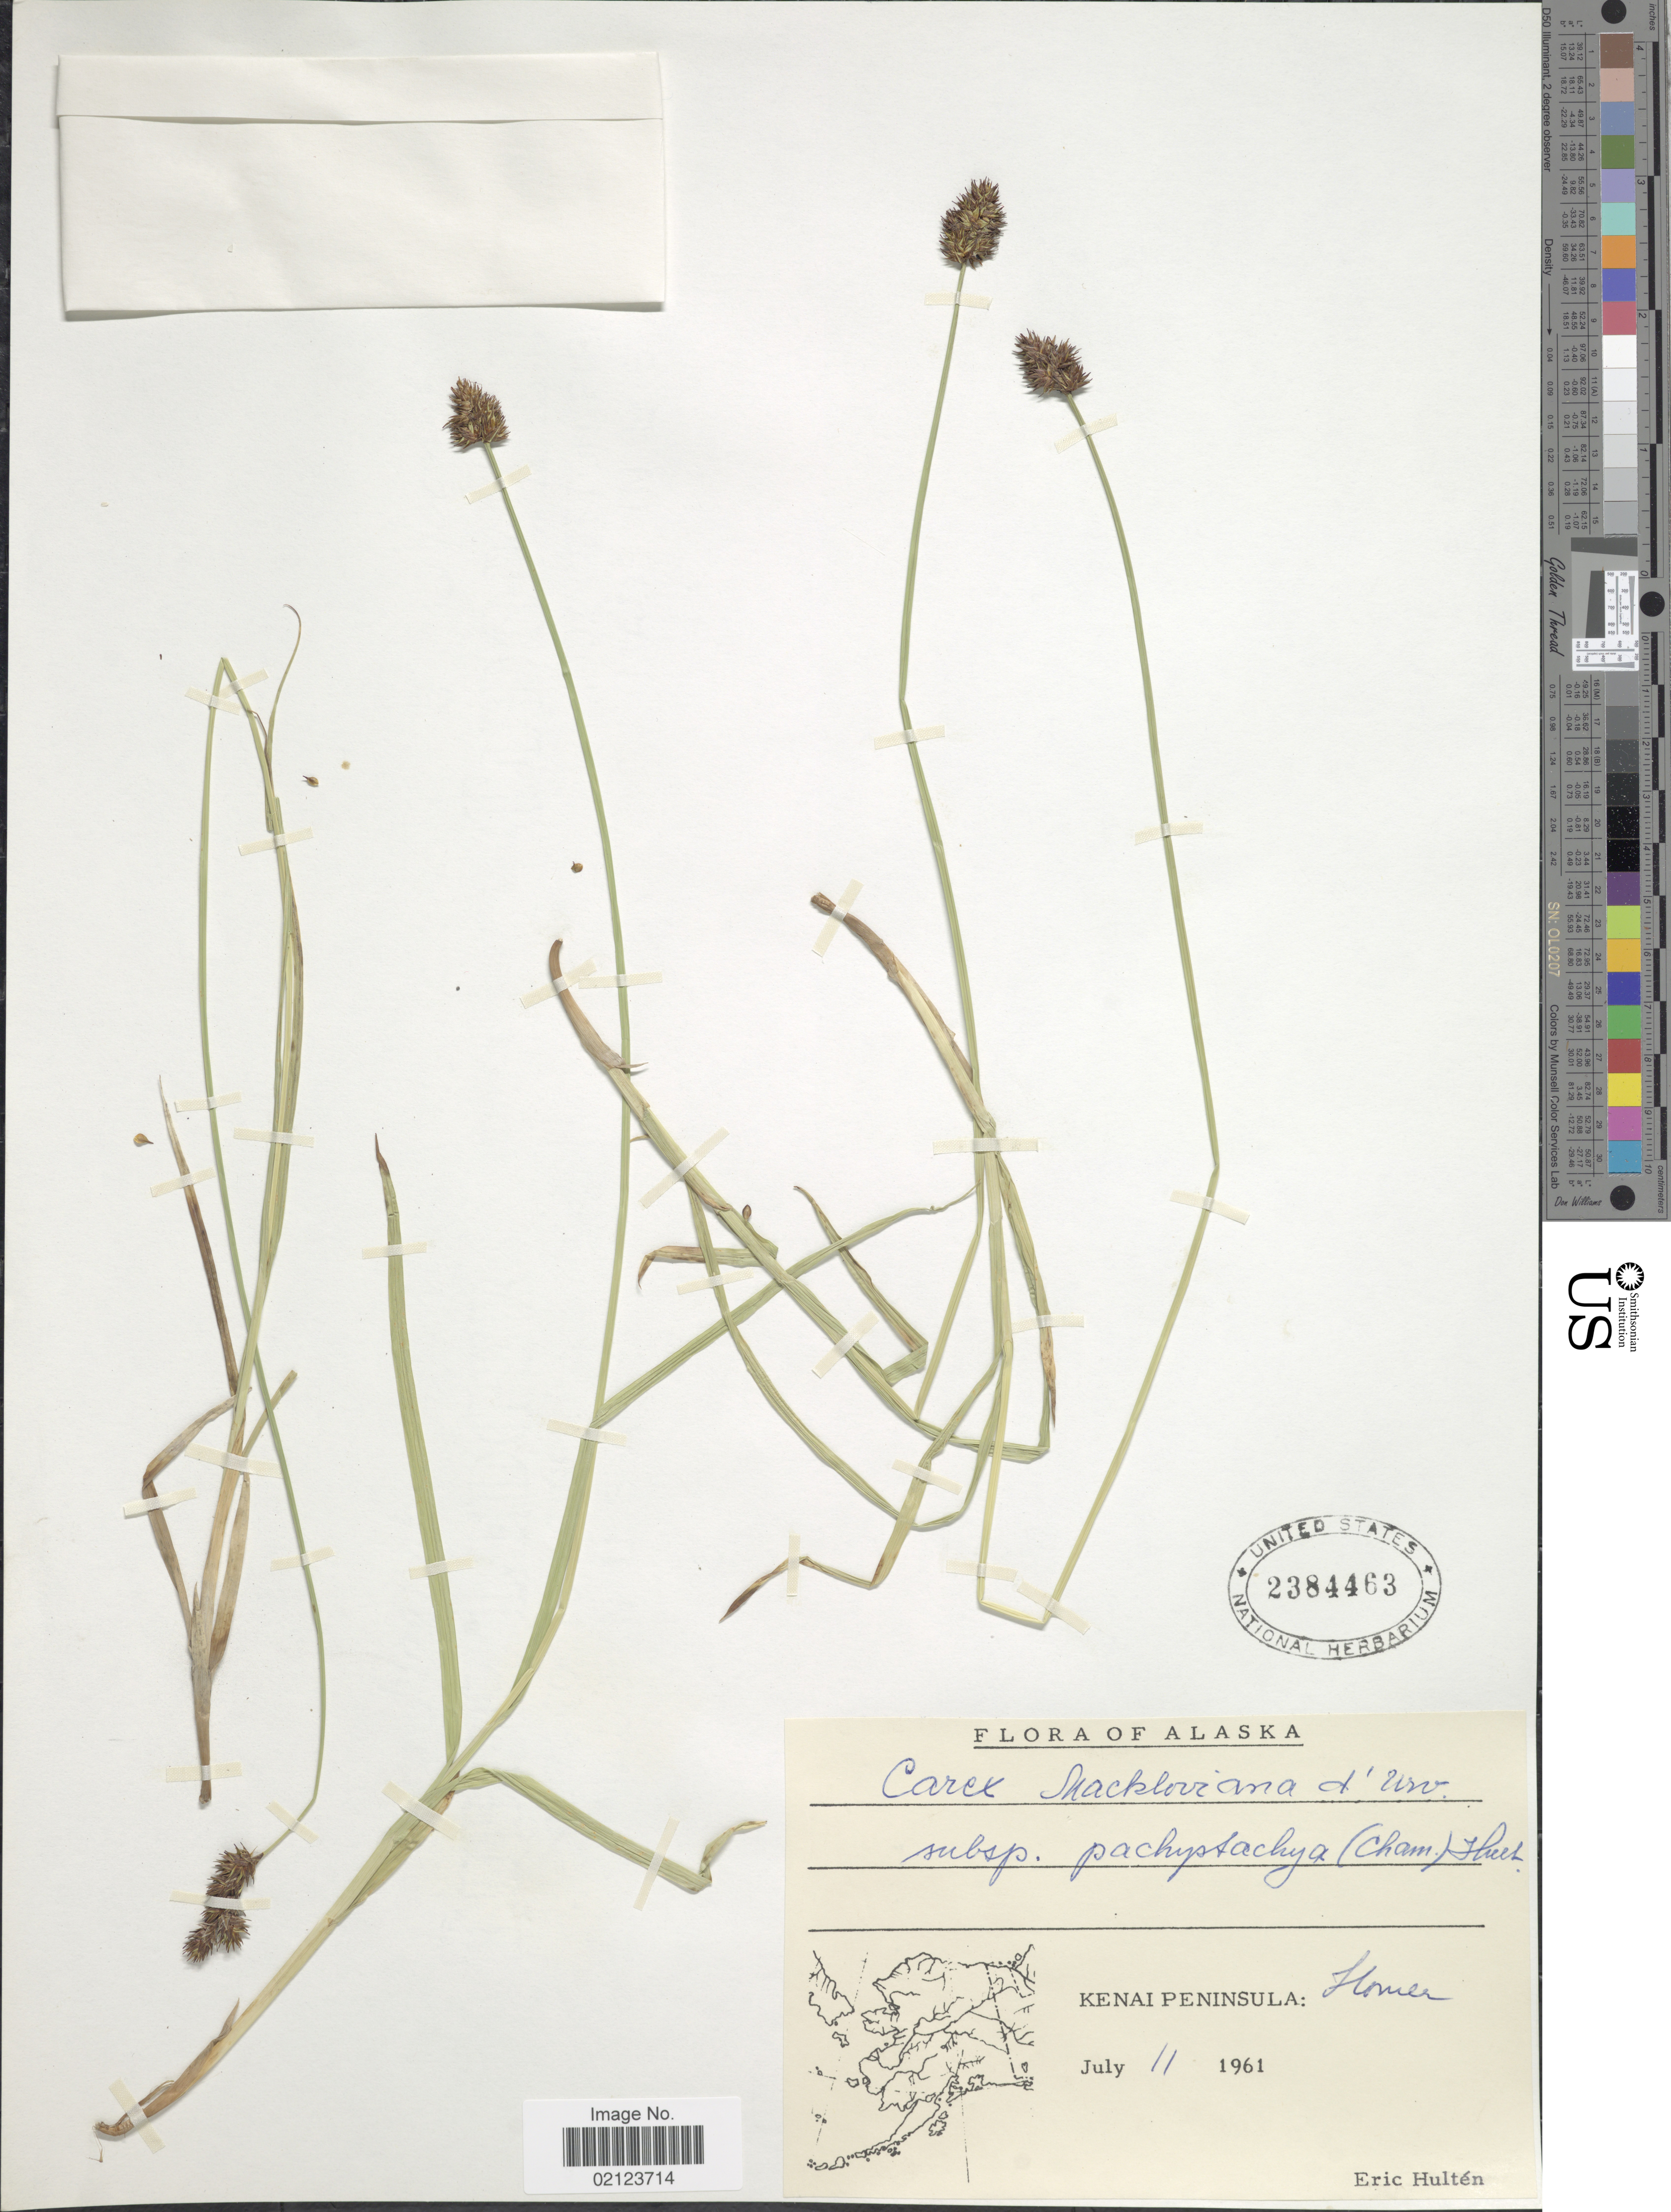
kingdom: Plantae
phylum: Tracheophyta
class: Liliopsida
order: Poales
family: Cyperaceae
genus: Carex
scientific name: Carex pachystachya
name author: Cham. ex Steud.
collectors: E. G. Hultén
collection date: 1961-07-11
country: United States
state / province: Alaska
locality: Kenai Peninsula: Homer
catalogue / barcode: US 2384463